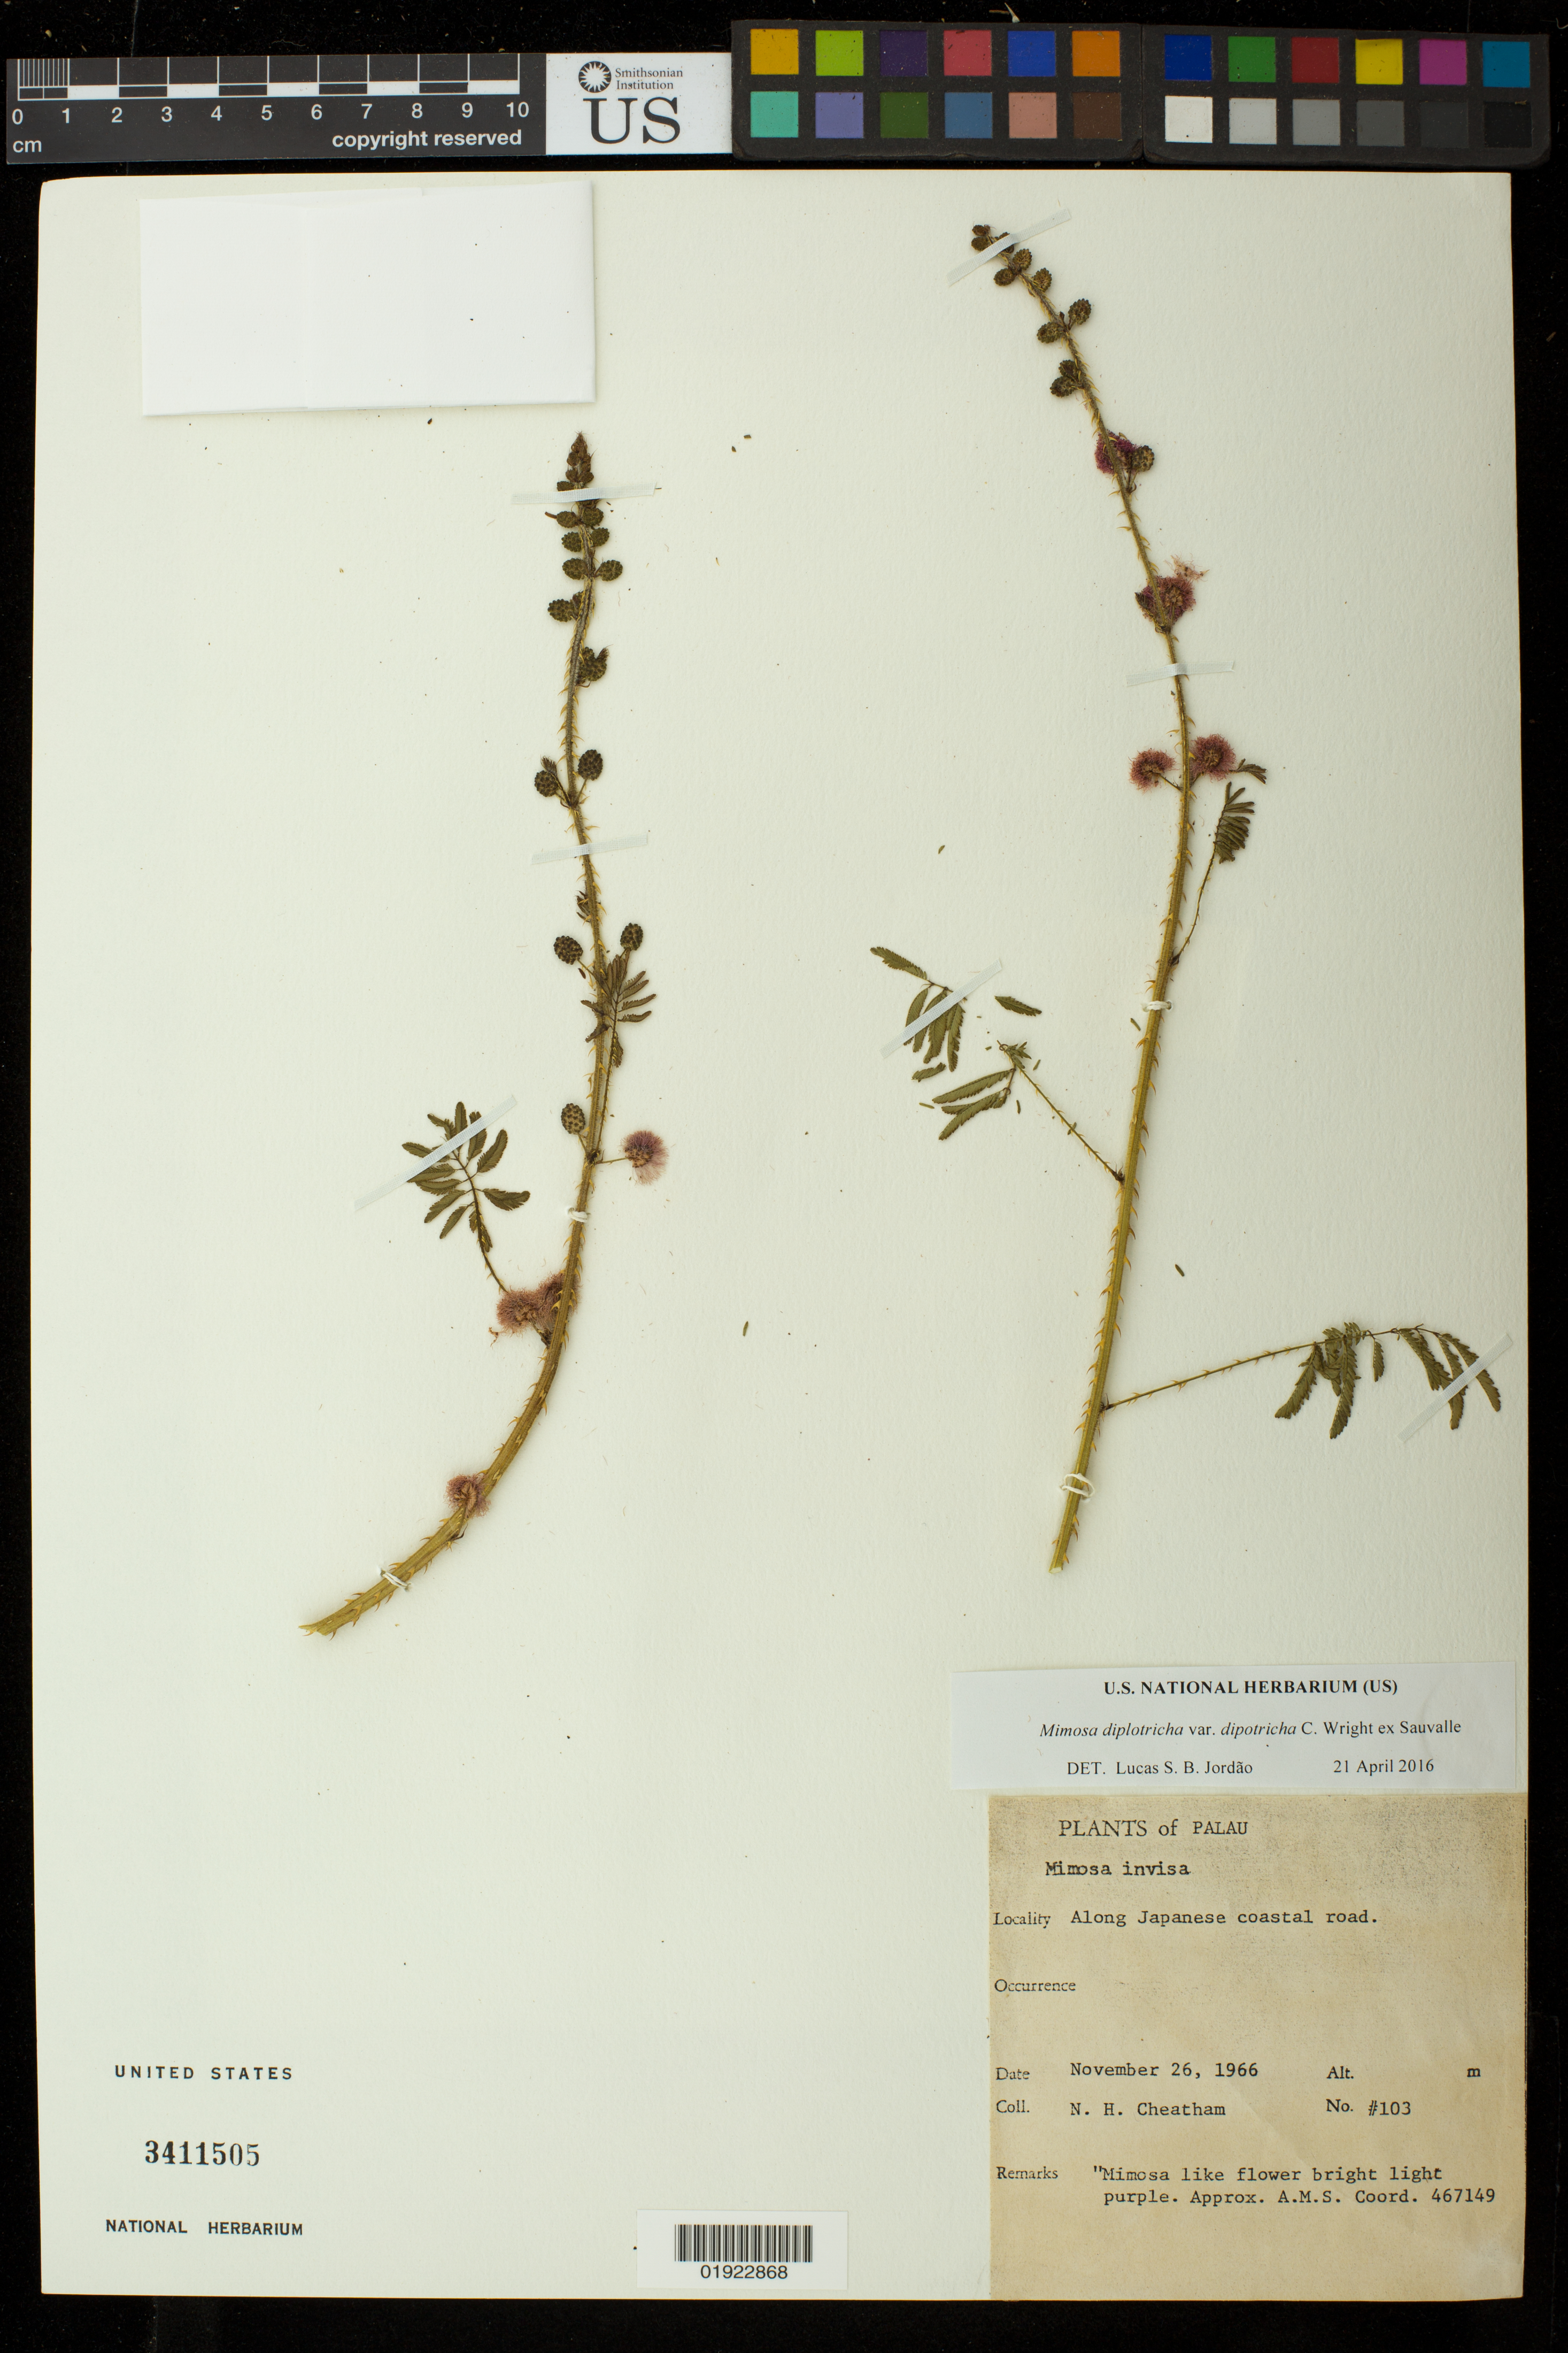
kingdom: Plantae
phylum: Tracheophyta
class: Magnoliopsida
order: Fabales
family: Fabaceae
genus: Mimosa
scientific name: Mimosa diplotricha var. diplotricha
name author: C. Wright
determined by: Jordão, Lucas S.B.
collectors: N. H. Cheatham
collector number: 103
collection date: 1966-11-26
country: Palau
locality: Along Japanese coastal road.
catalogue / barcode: US 3411505